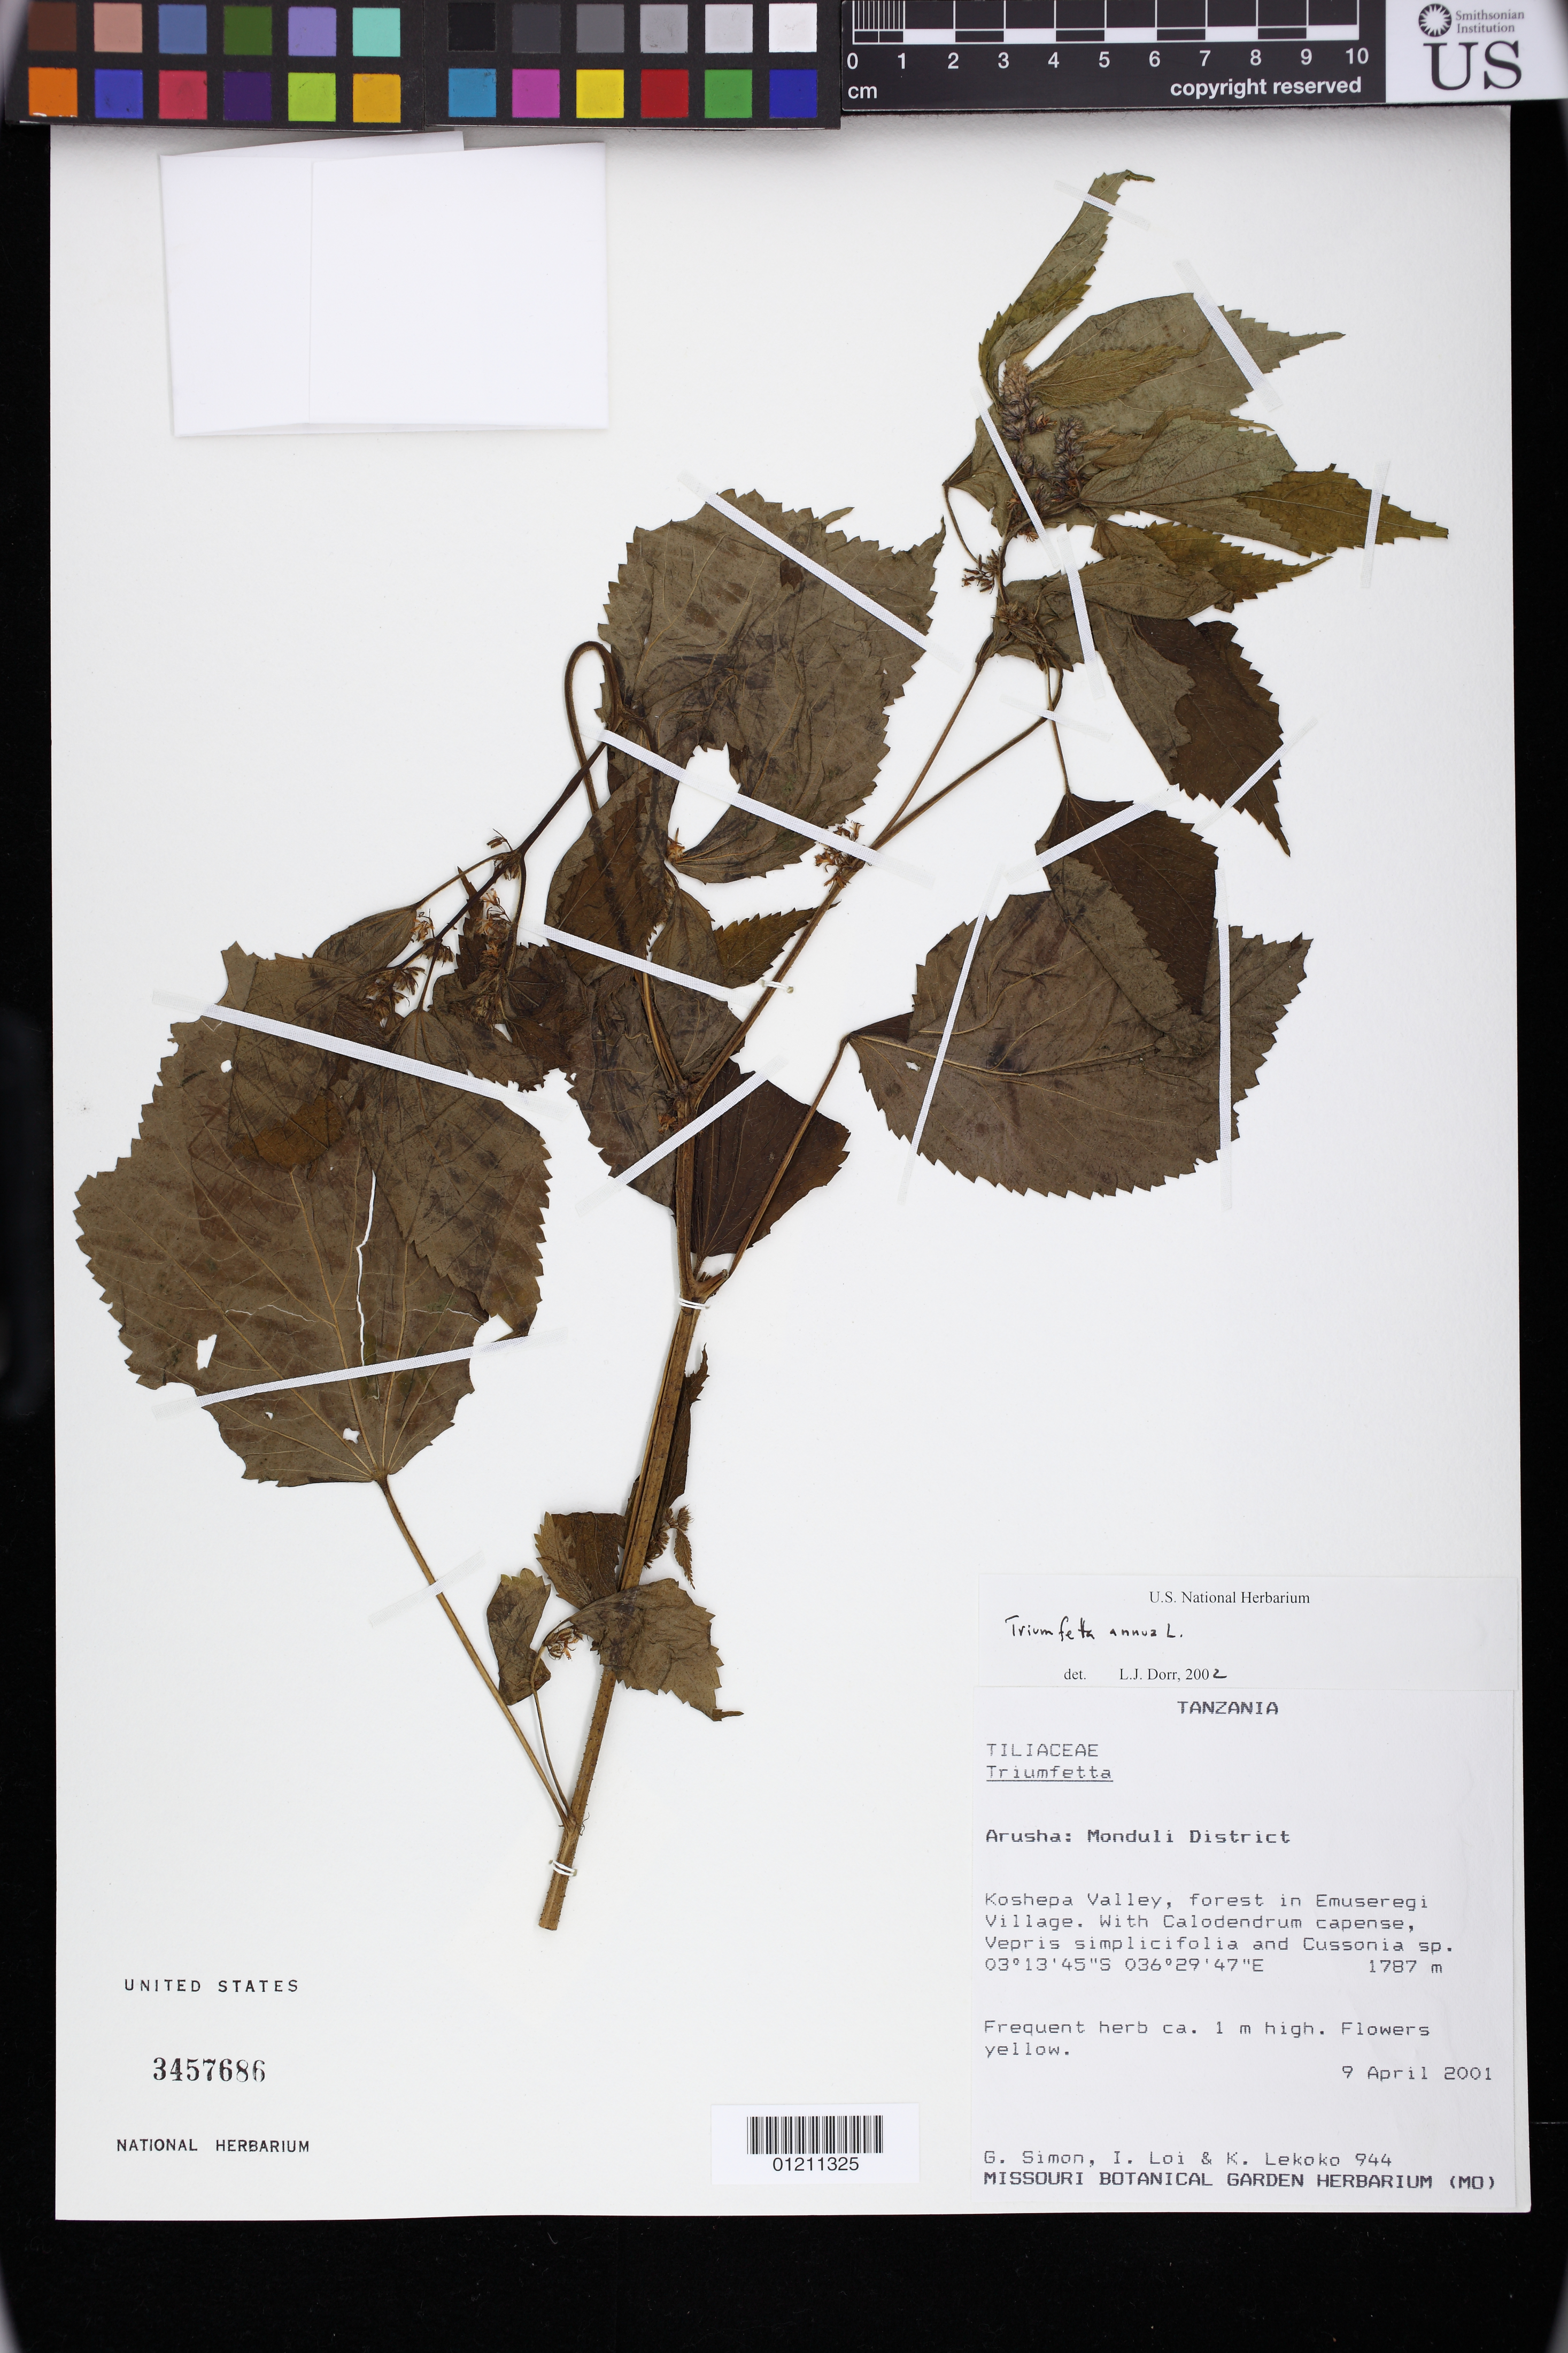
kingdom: Plantae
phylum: Tracheophyta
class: Magnoliopsida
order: Malvales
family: Malvaceae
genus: Triumfetta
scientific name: Triumfetta annua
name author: L.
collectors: G. Simon, I. Loi & K. Lekoko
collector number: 944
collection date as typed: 04 Sep 2001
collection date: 2001-09-04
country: Tanzania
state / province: Arusha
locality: Arusha: Monduli District. Koshepa Valley, forest in Emuseregi Village.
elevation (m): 1787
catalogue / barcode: US 3457686